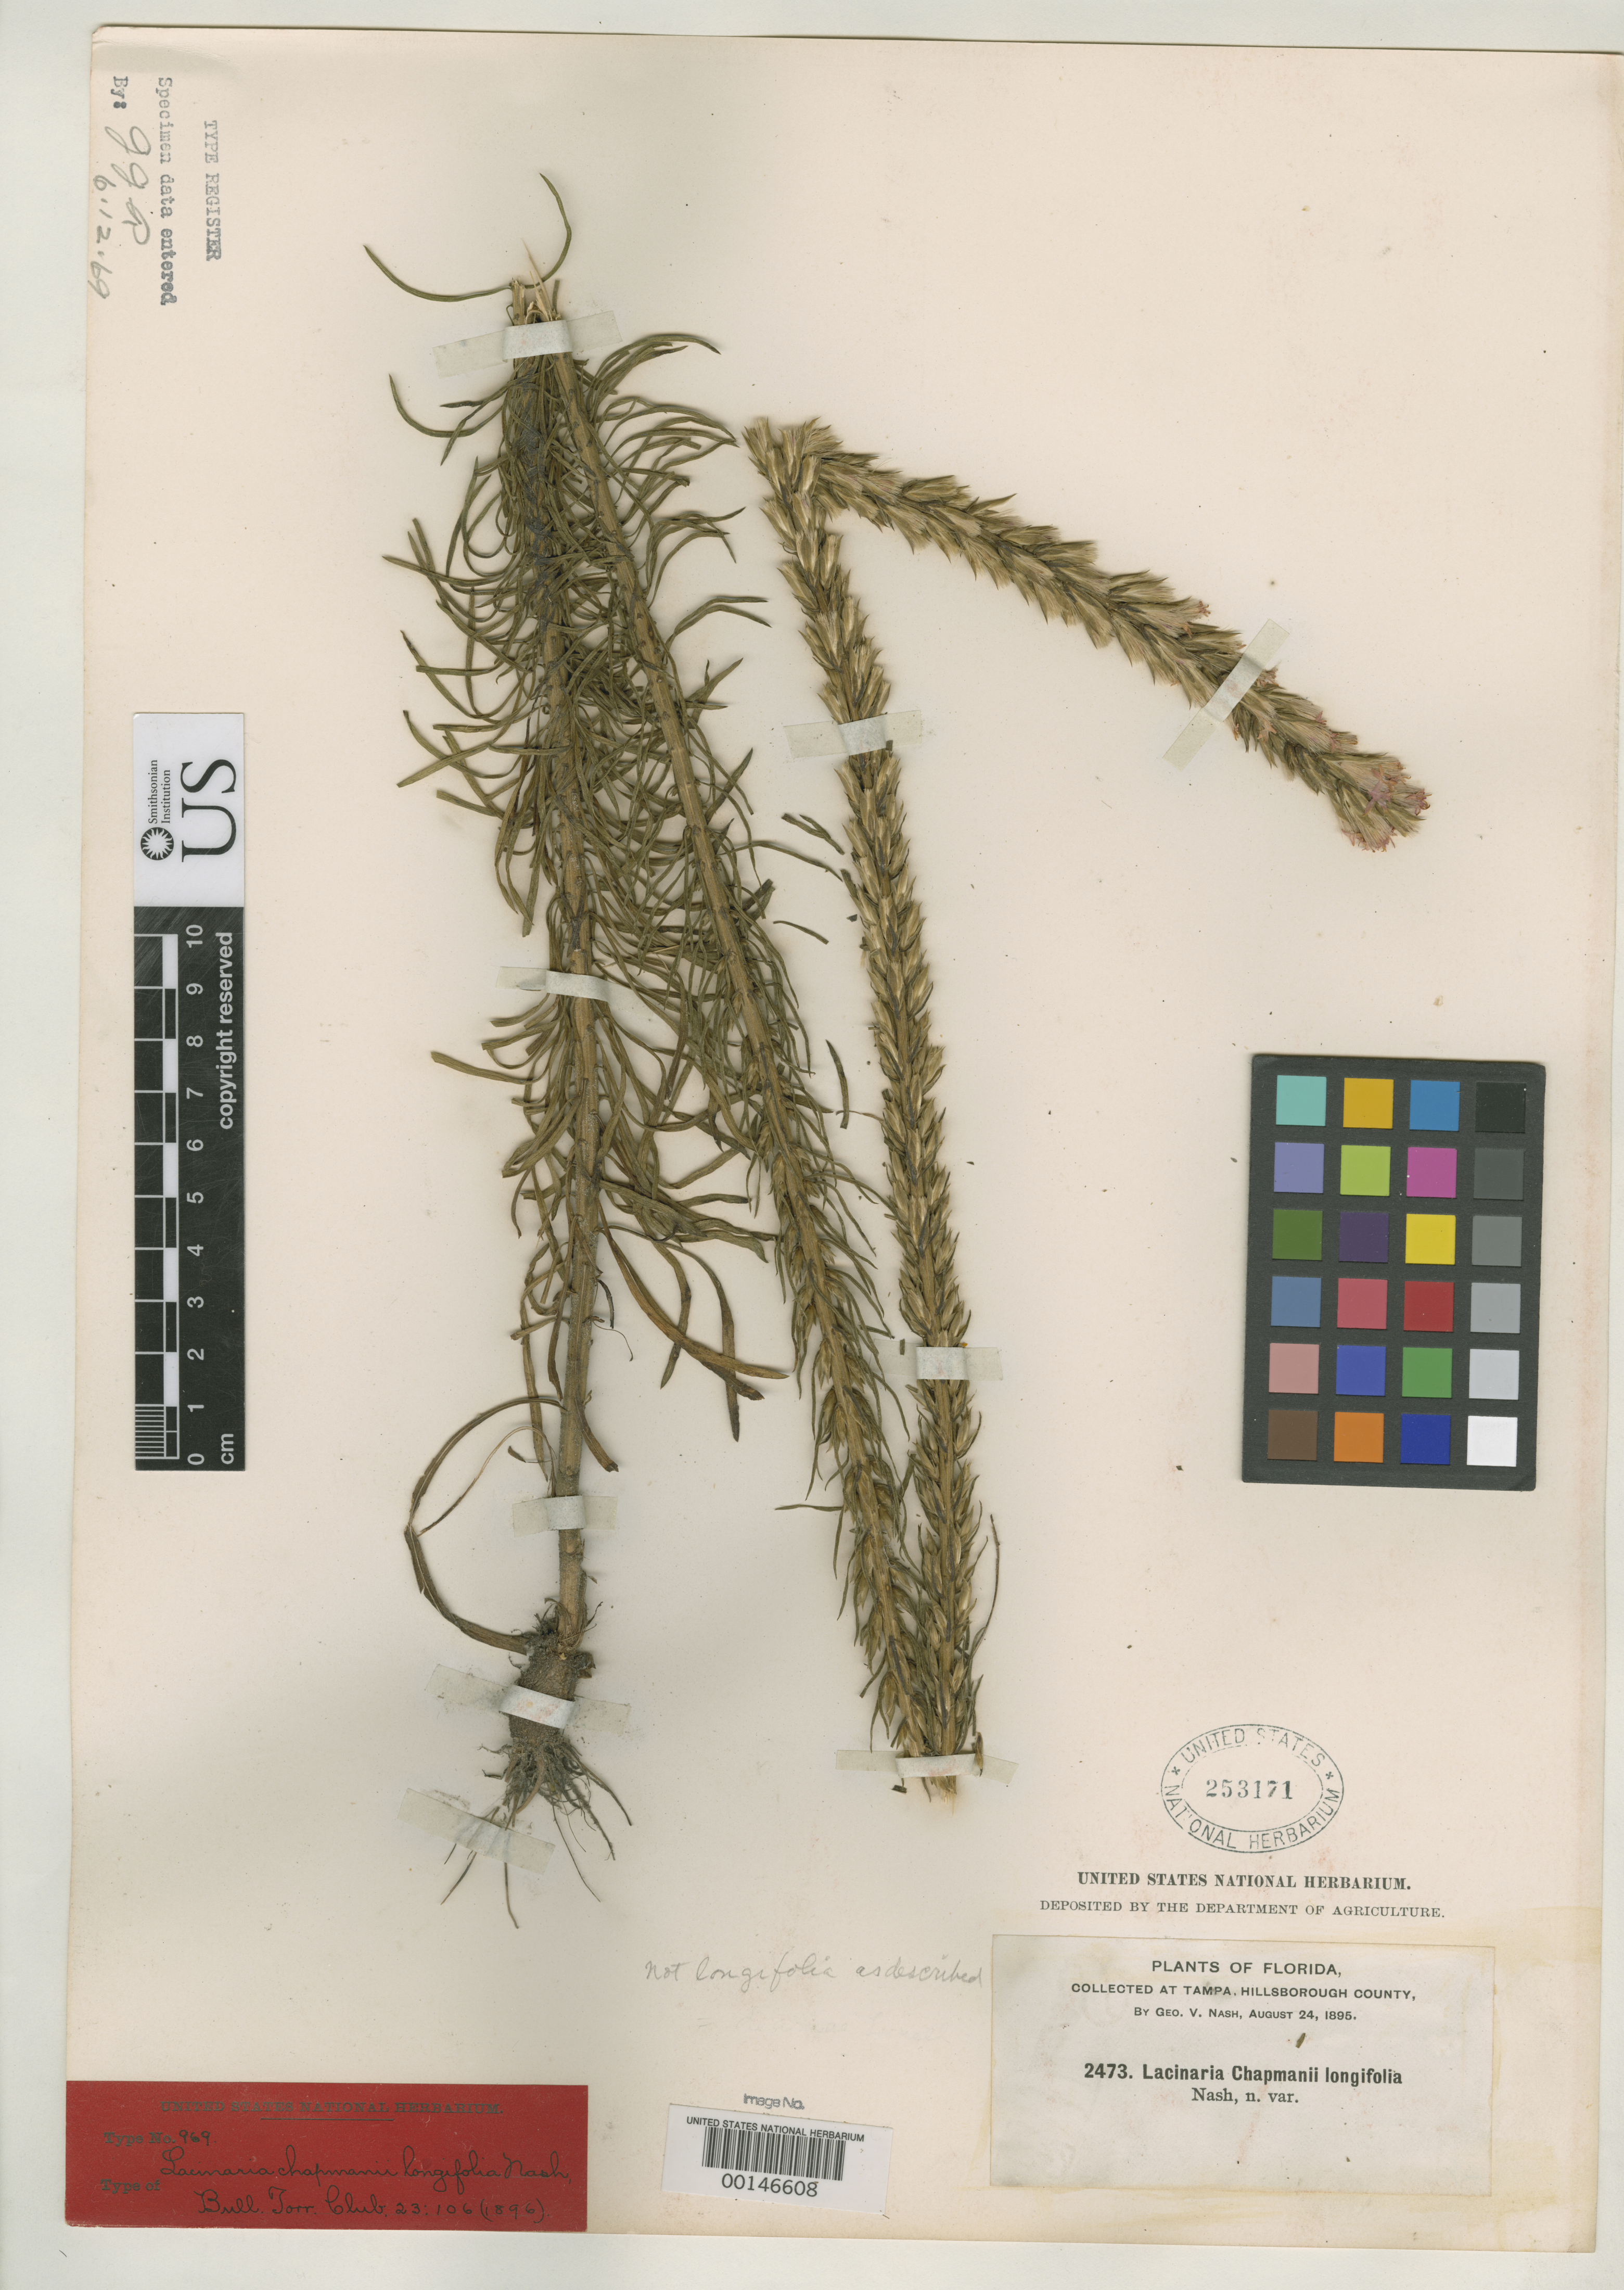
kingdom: Plantae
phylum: Tracheophyta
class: Magnoliopsida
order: Asterales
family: Asteraceae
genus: Lacinaria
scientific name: Lacinaria chapmanii var. longifolia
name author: Nash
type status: Type Collection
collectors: G. V. Nash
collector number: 2473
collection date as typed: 24 Aug 1895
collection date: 1895-08-24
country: United States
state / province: Florida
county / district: Hillsborough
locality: Tampa.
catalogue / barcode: US 253171